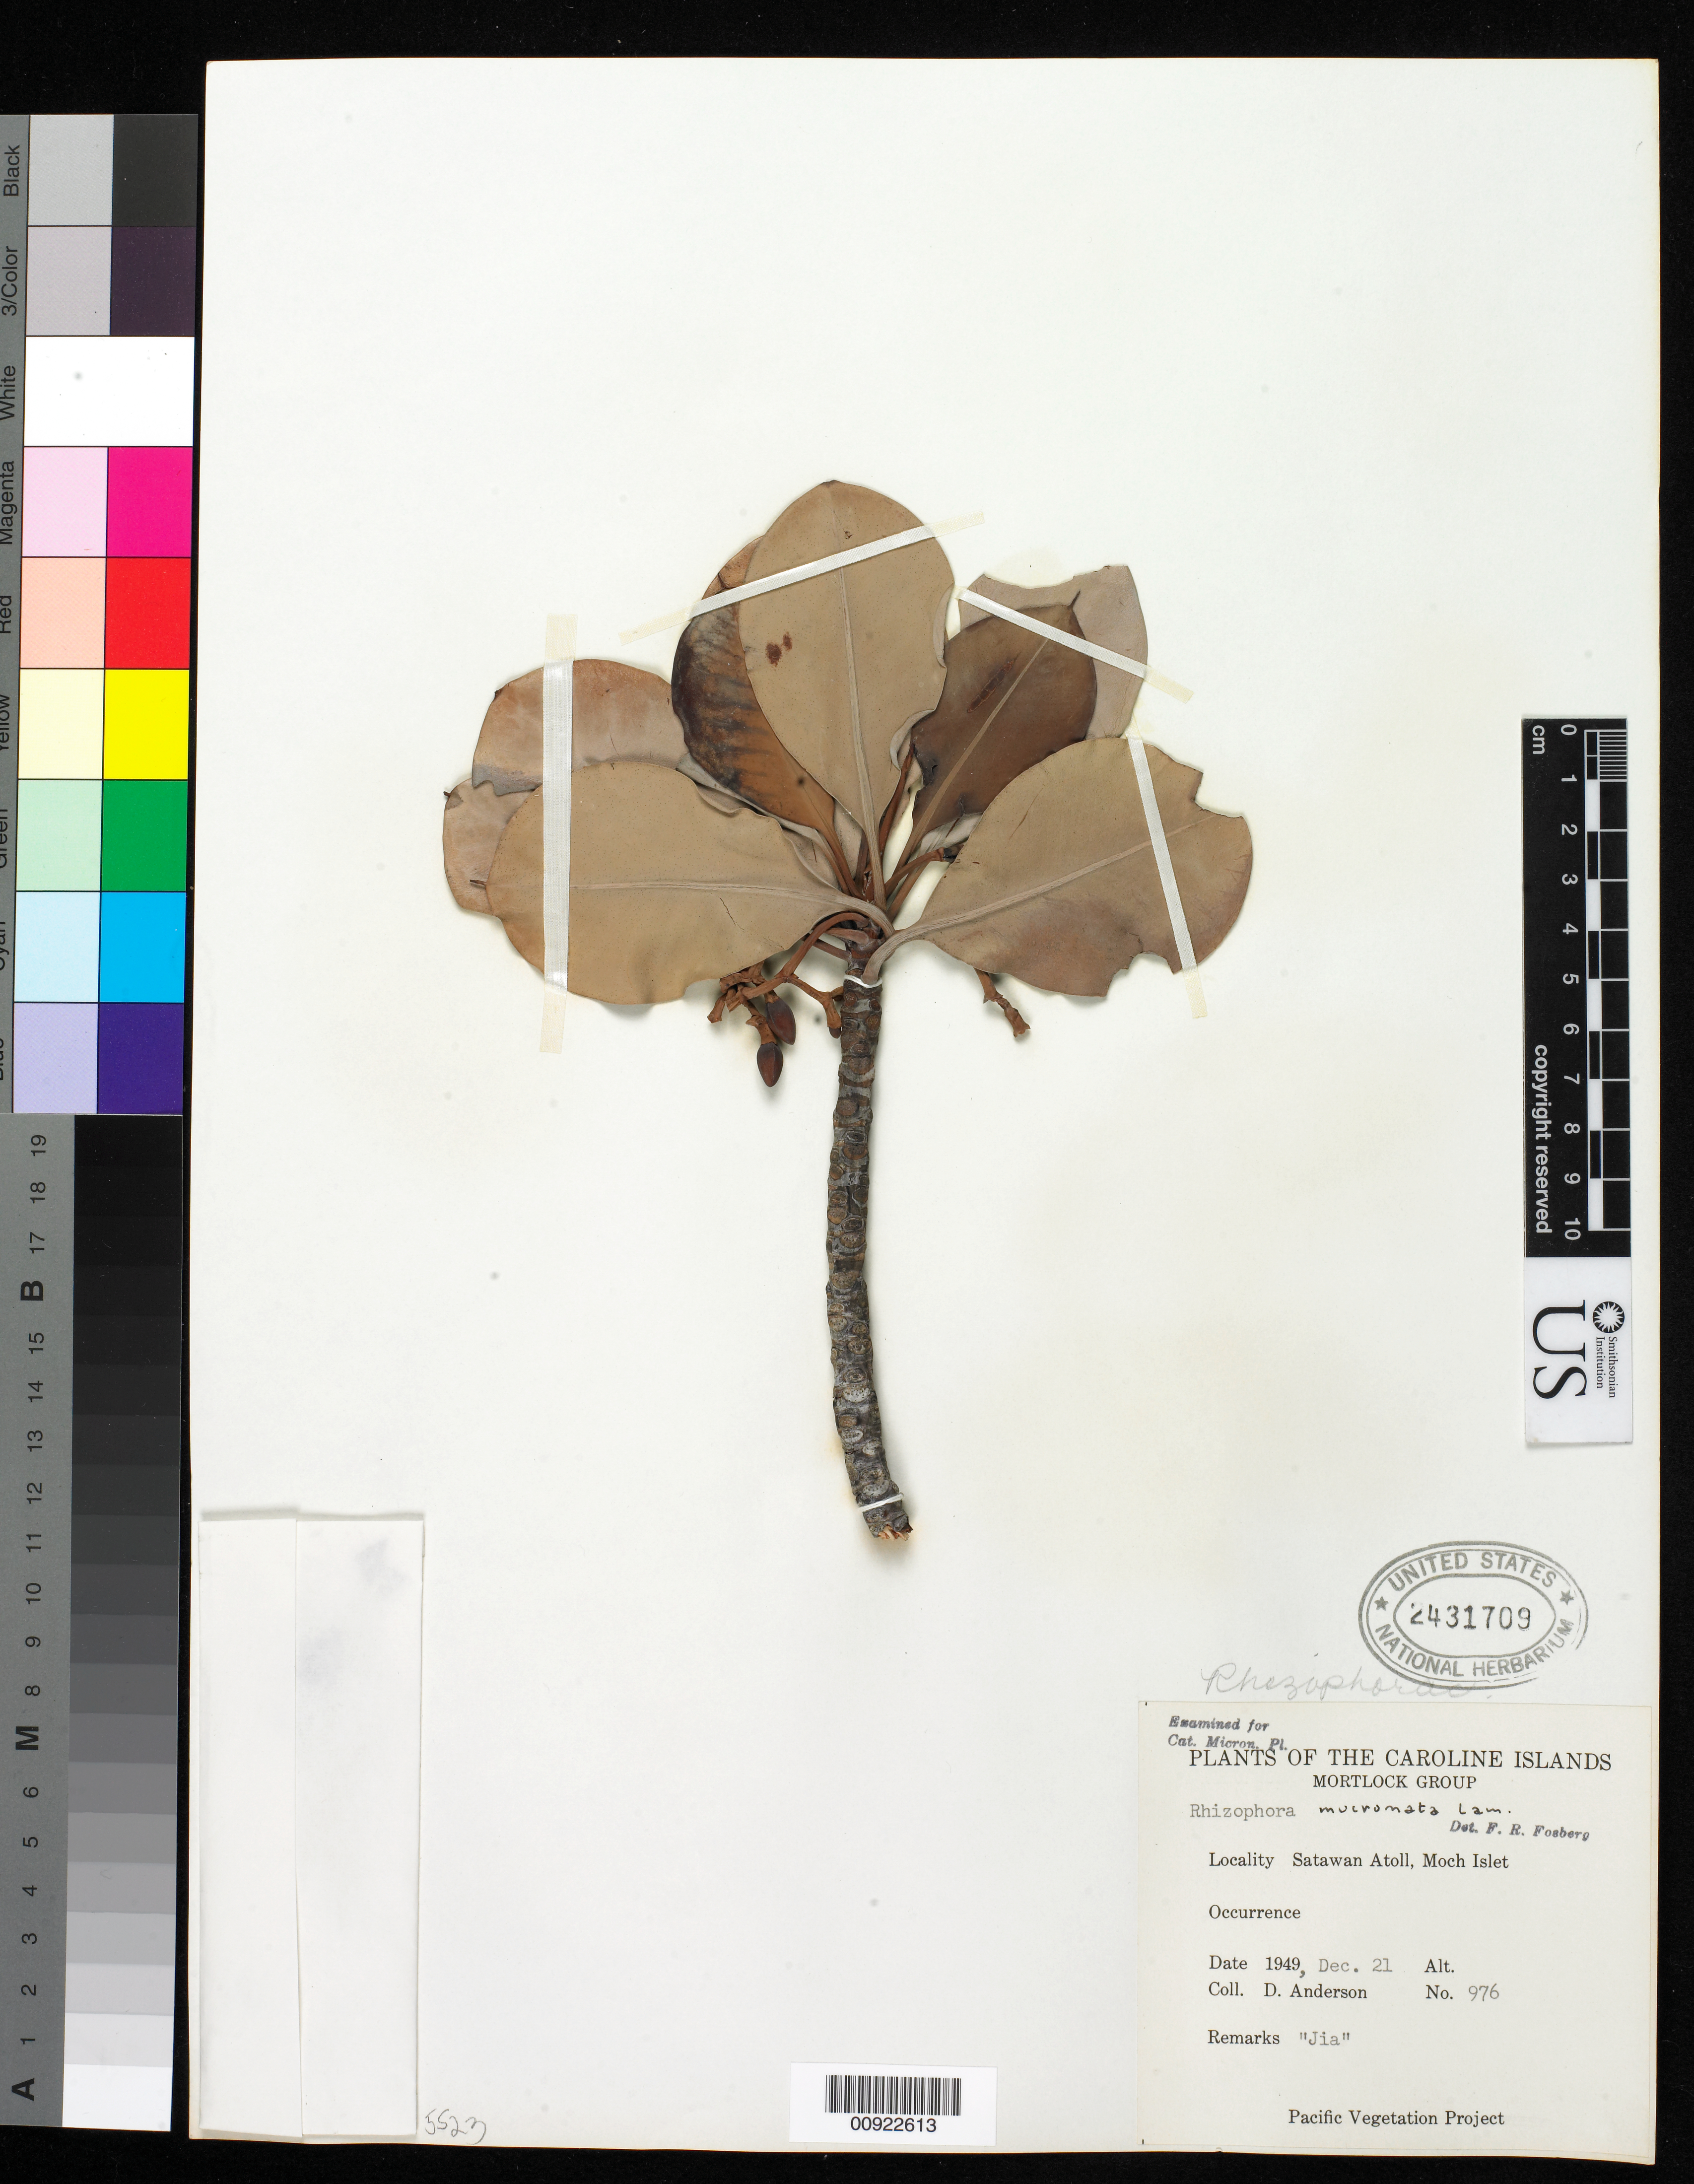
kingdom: Plantae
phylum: Tracheophyta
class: Magnoliopsida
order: Malpighiales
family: Rhizophoraceae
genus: Rhizophora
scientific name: Rhizophora mucronata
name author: Lam.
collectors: D. Anderson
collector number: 976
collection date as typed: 21 Dec 1949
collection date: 1949-12-21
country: Micronesia, Federated States of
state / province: Truk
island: Satawan Atoll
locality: Moch Islet.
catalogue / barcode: US 2431709